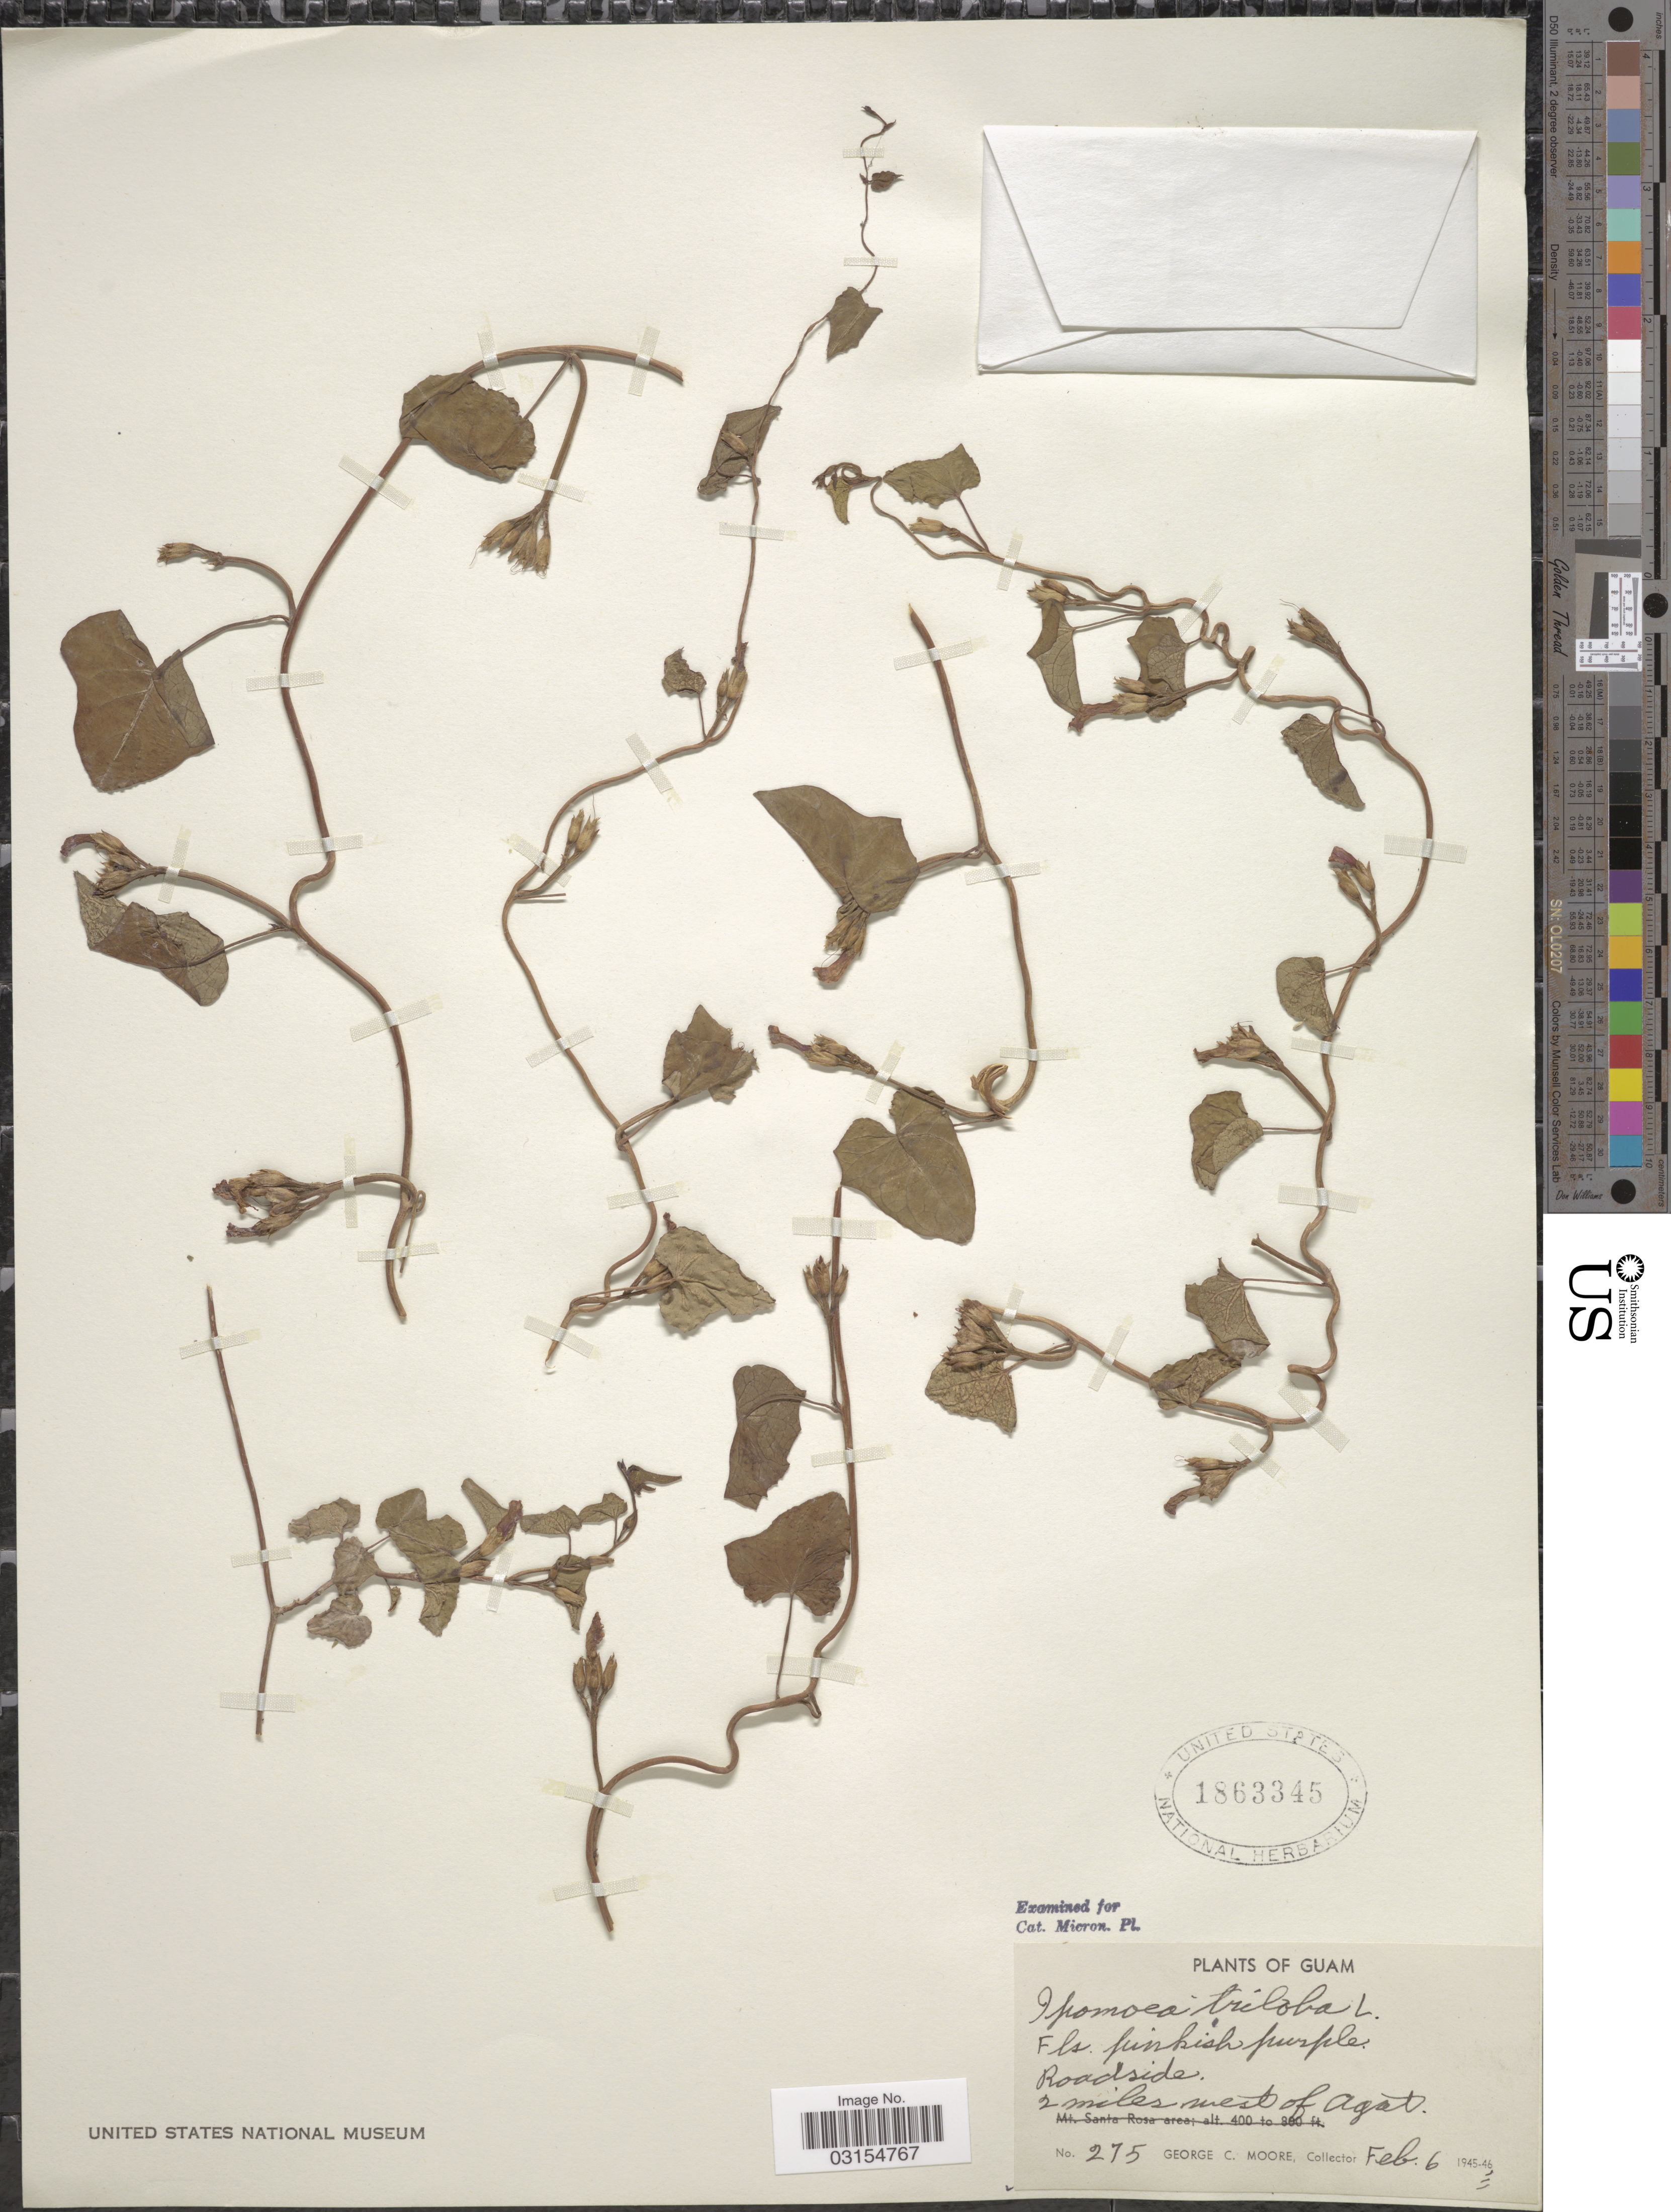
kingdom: Plantae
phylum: Tracheophyta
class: Magnoliopsida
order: Solanales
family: Convolvulaceae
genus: Ipomoea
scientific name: Ipomoea triloba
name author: L.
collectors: G. C. Moore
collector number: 275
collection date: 1946-02-06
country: Guam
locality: Roadside, 2 miles west of Agat.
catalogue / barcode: US 1863345